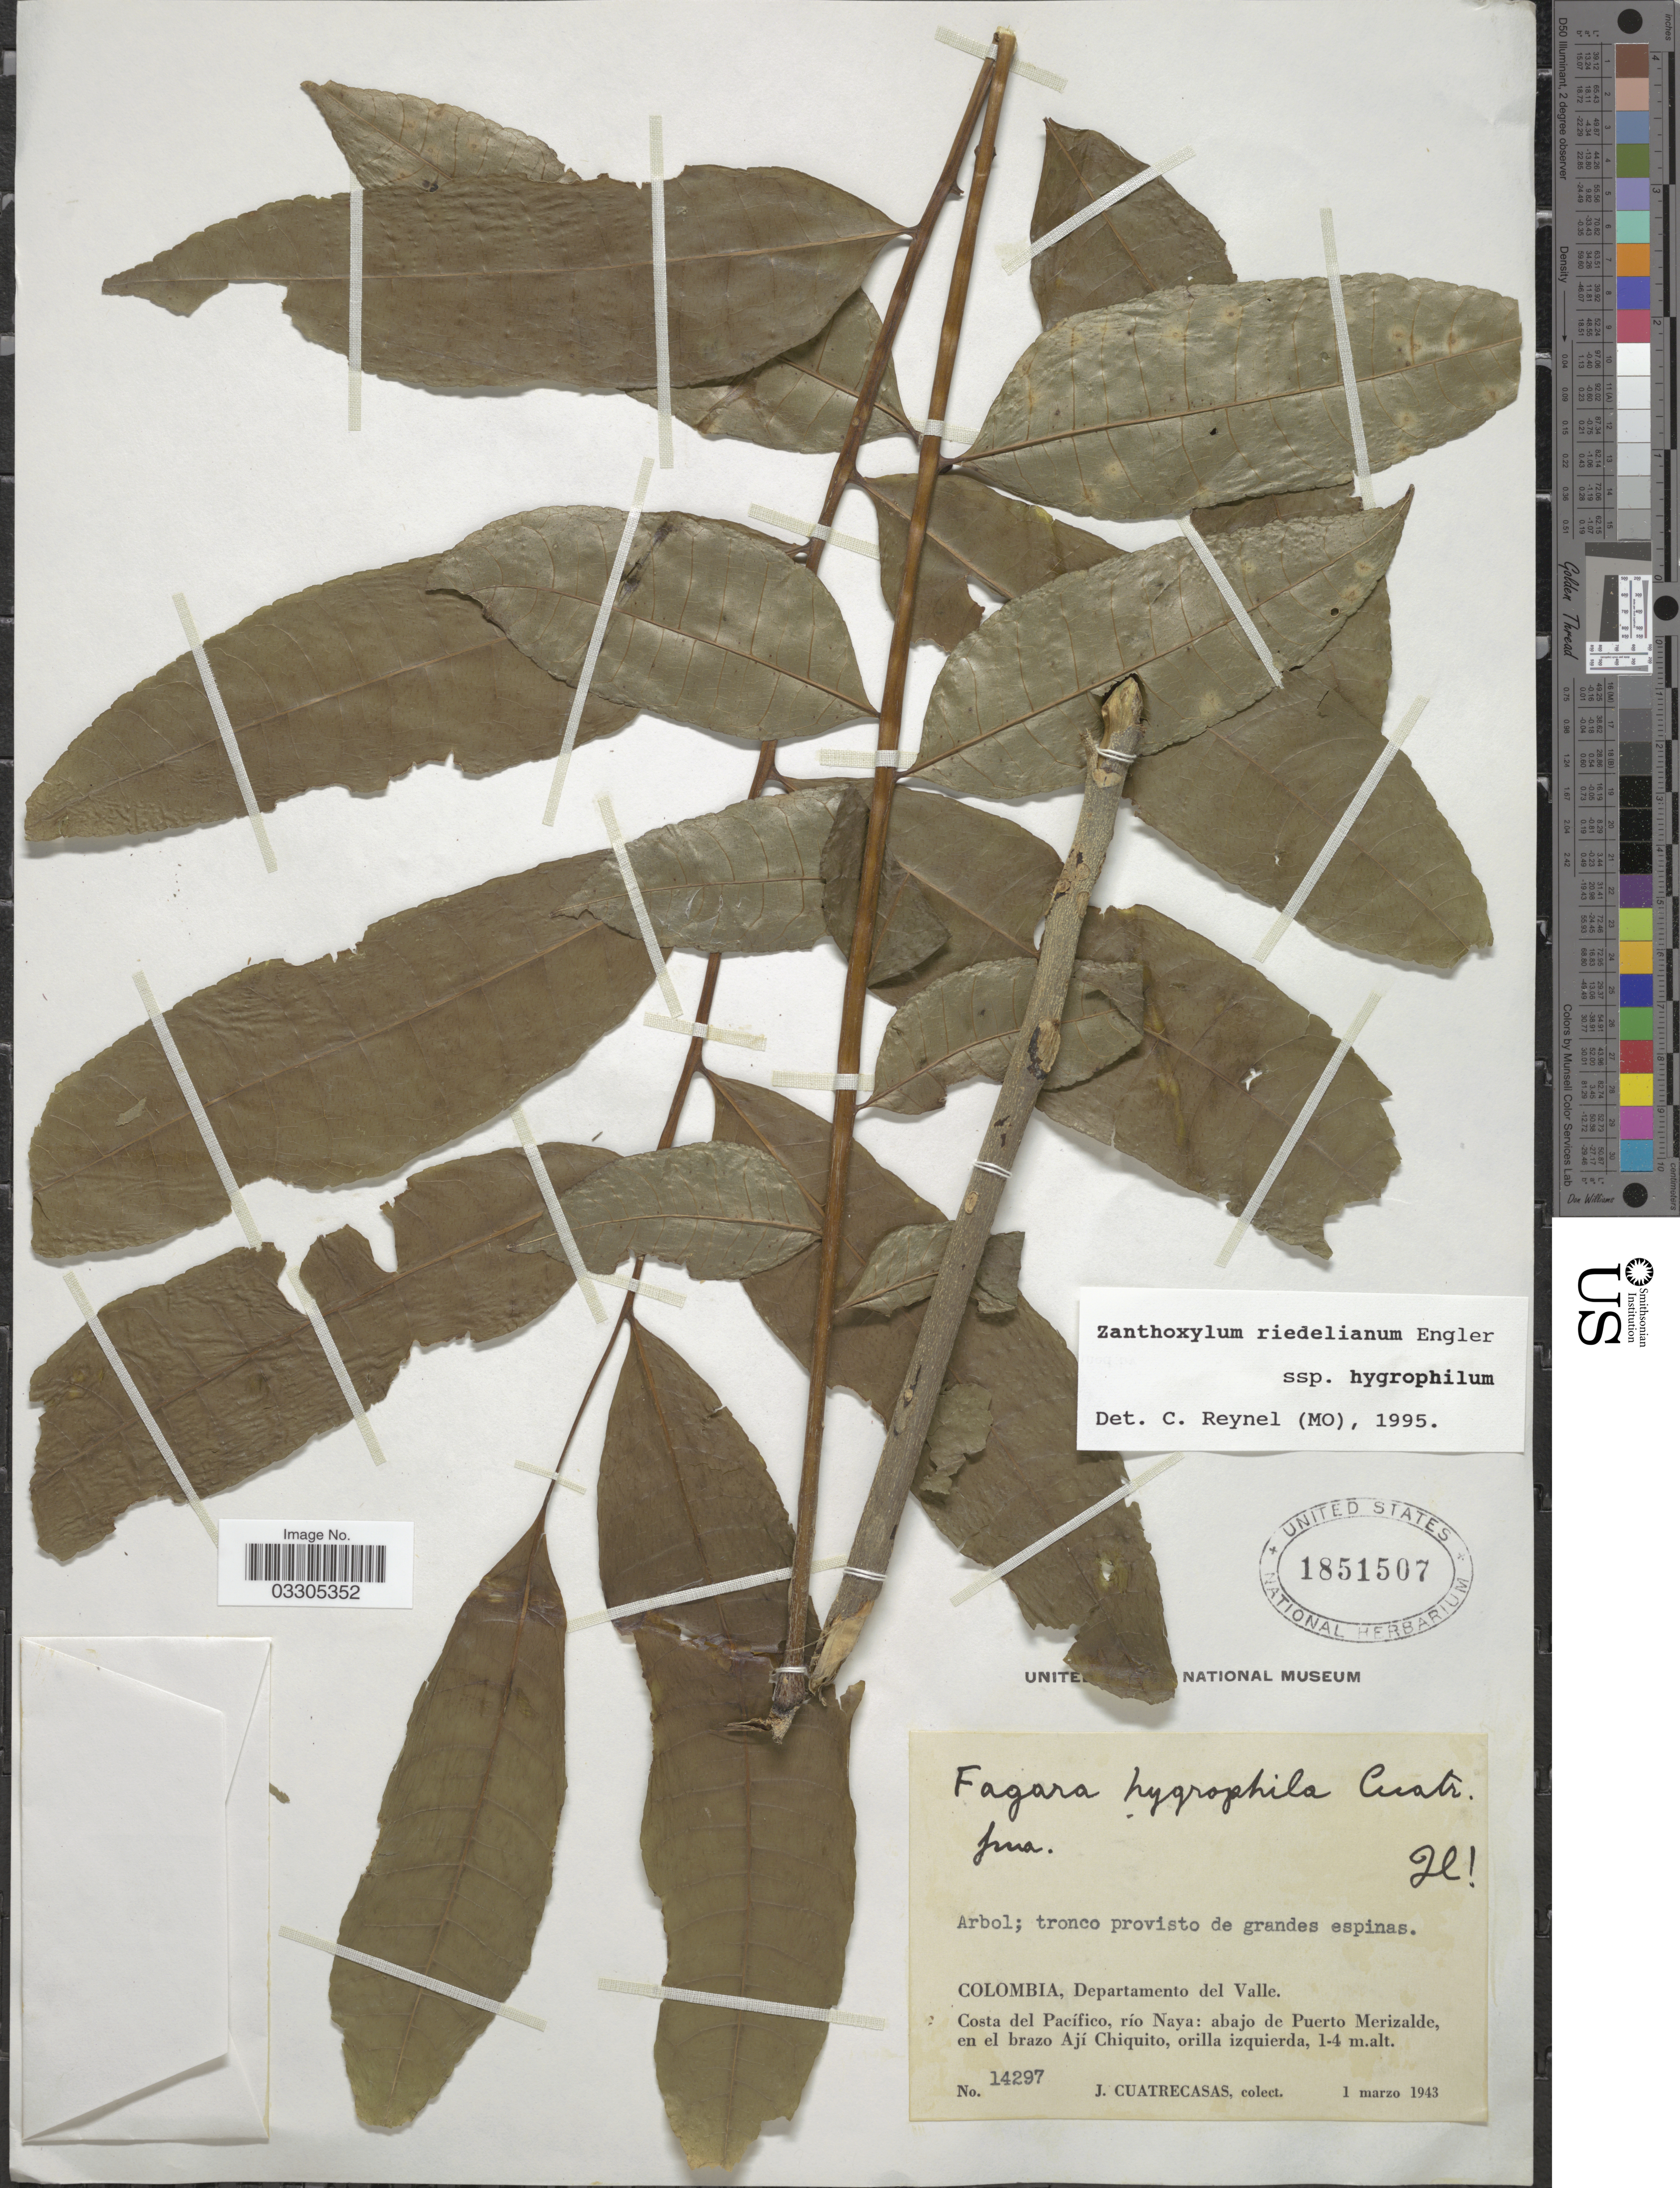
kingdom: Plantae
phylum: Tracheophyta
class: Magnoliopsida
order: Sapindales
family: Rutaceae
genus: Zanthoxylum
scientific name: Zanthoxylum hygrophilum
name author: (Cuatrec.) P.G. Waterman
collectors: J. Cuatrecasas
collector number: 14297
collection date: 1943-03-01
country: Colombia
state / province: Valle del Cauca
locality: Departamento del Valle. Costa del Pacífico, río Naya: abajo de Puerto Merizalde, en el brazo Ají Chiquito, orilla izquierda.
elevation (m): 1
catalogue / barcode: US 1851507